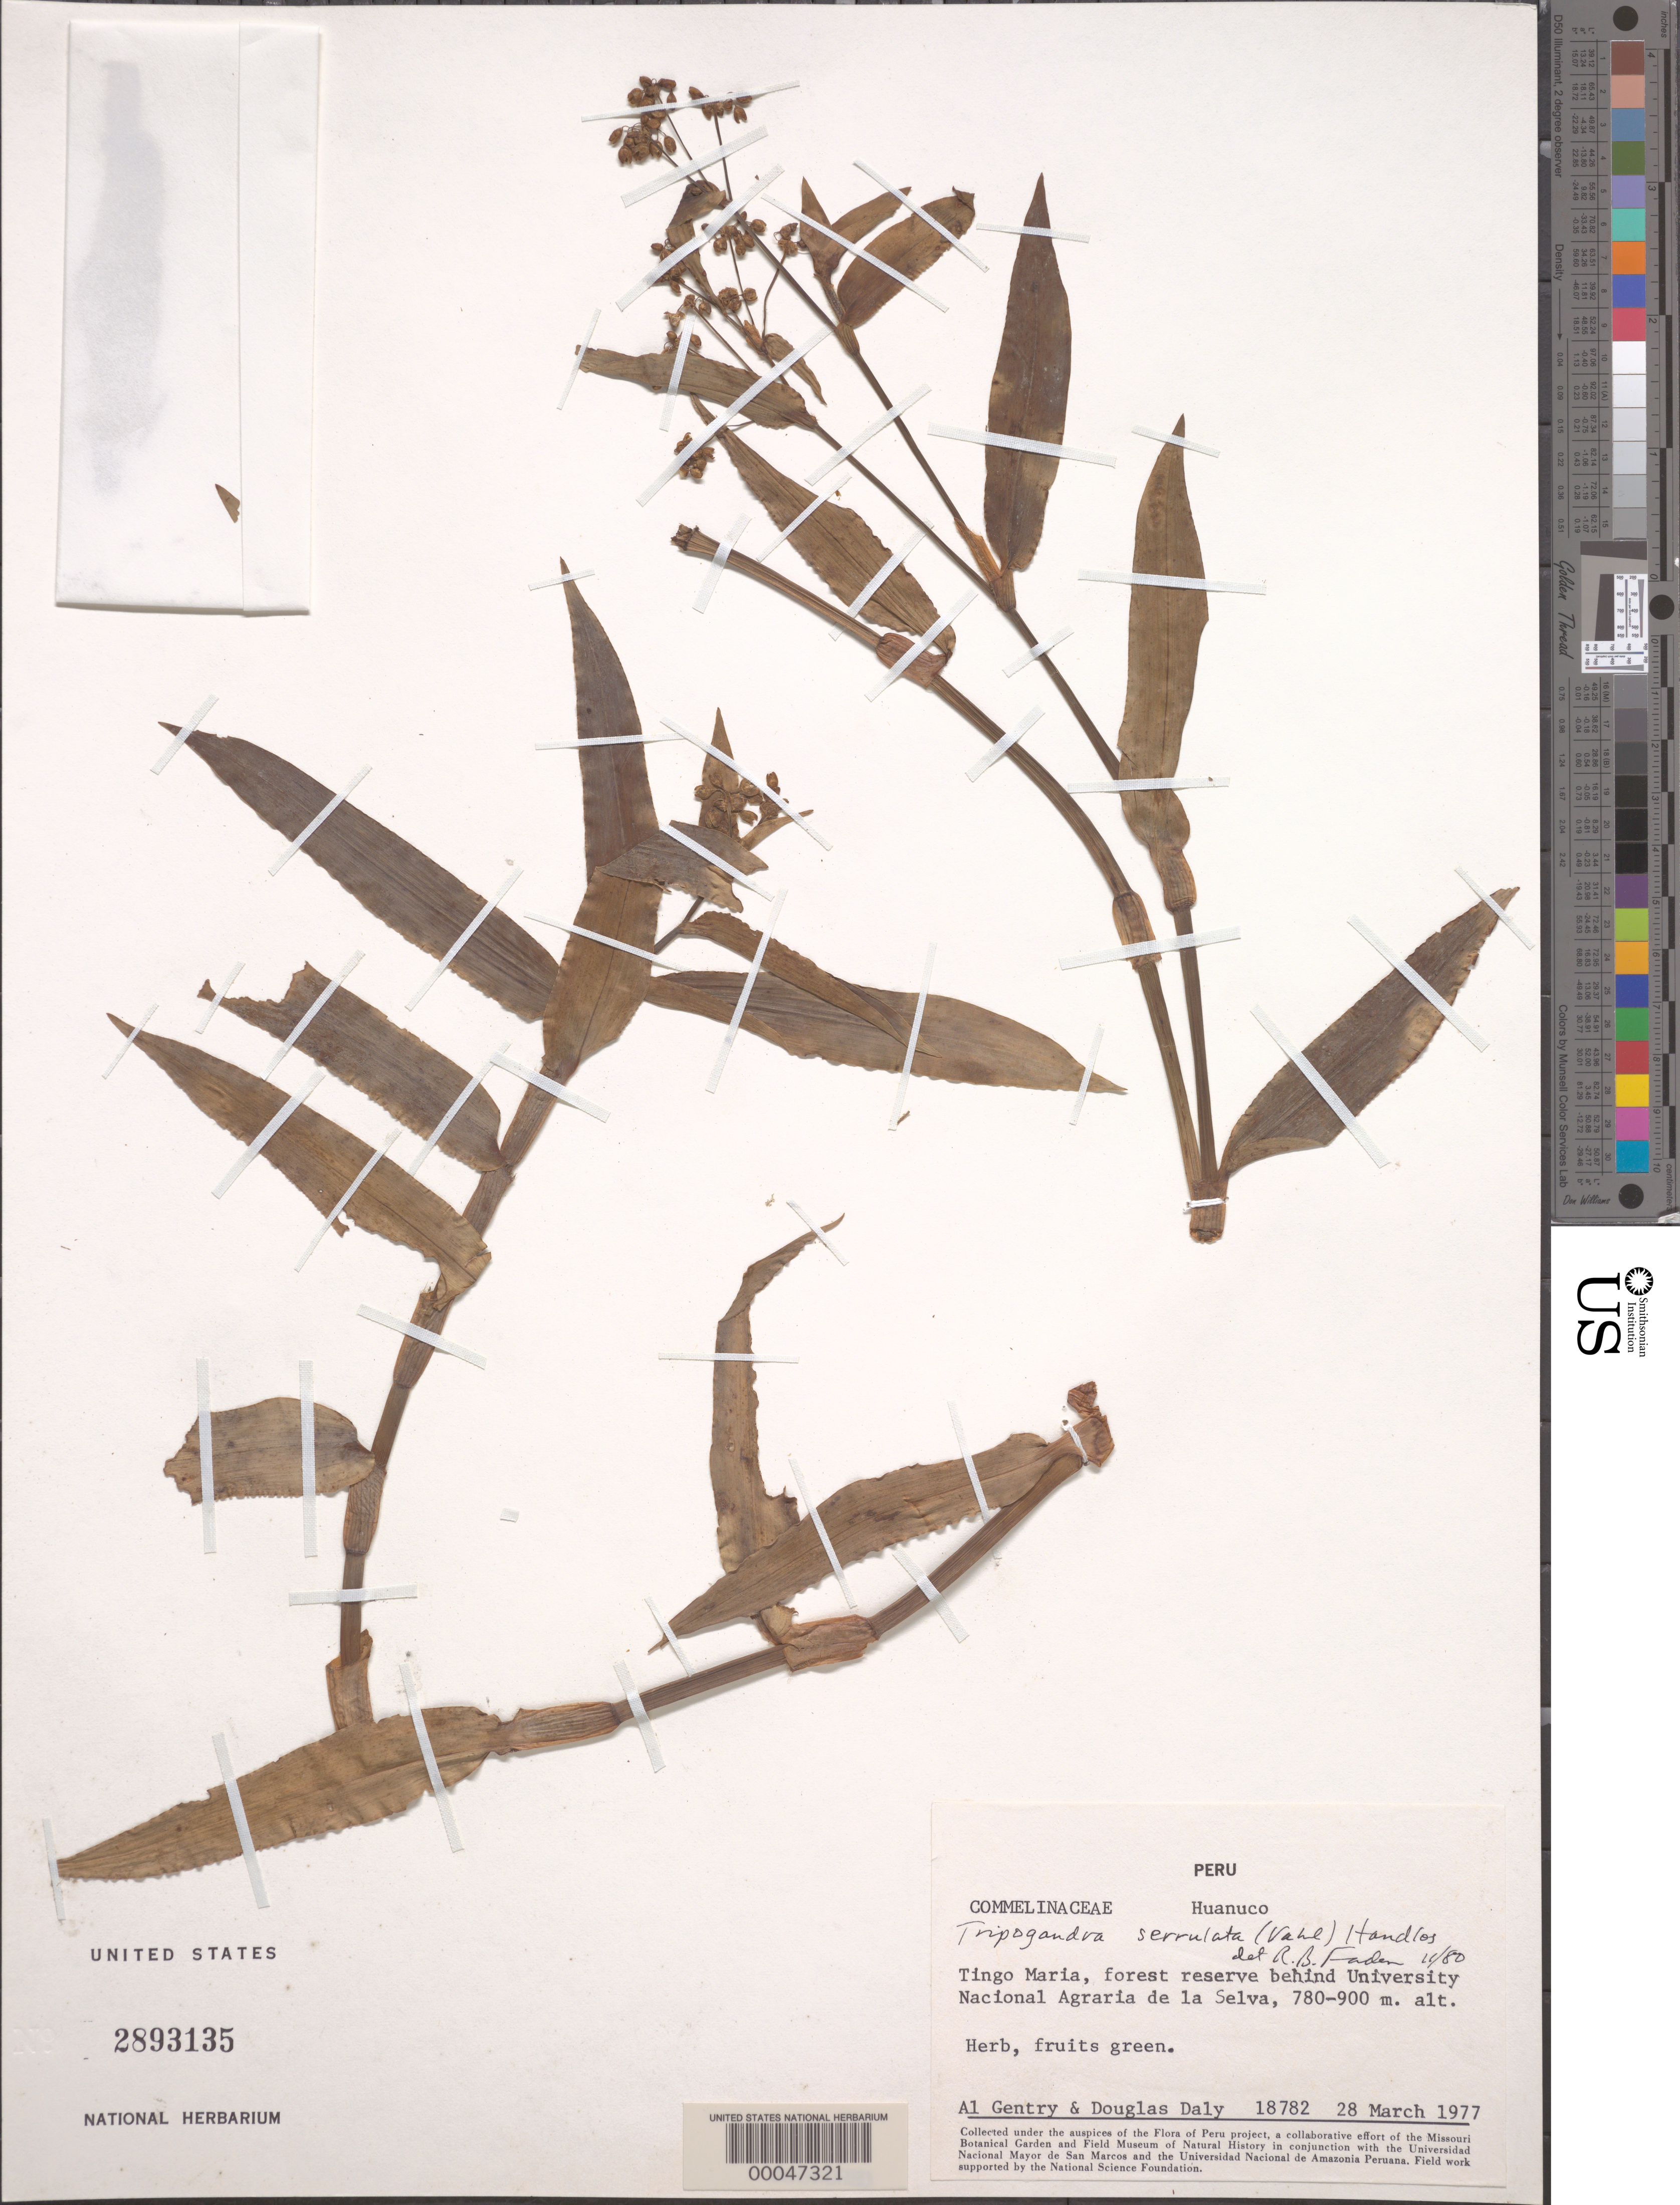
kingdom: Plantae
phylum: Tracheophyta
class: Liliopsida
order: Commelinales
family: Commelinaceae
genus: Tripogandra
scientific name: Tripogandra serrulata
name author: (Vahl) Handlos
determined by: Faden, Robert B., (US), Smithsonian Institution - National Museum of Natural History (UNITED STATES)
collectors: A. H. Gentry & D. C. Daly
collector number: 18782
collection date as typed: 28 Mar 1977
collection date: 1977-03-28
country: Peru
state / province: Huánuco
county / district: Leoncio Prado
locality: Tingo María, behind Universidad Nacional Agraria de la Selva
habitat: Forest reserve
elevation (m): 780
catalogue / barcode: US 2893135